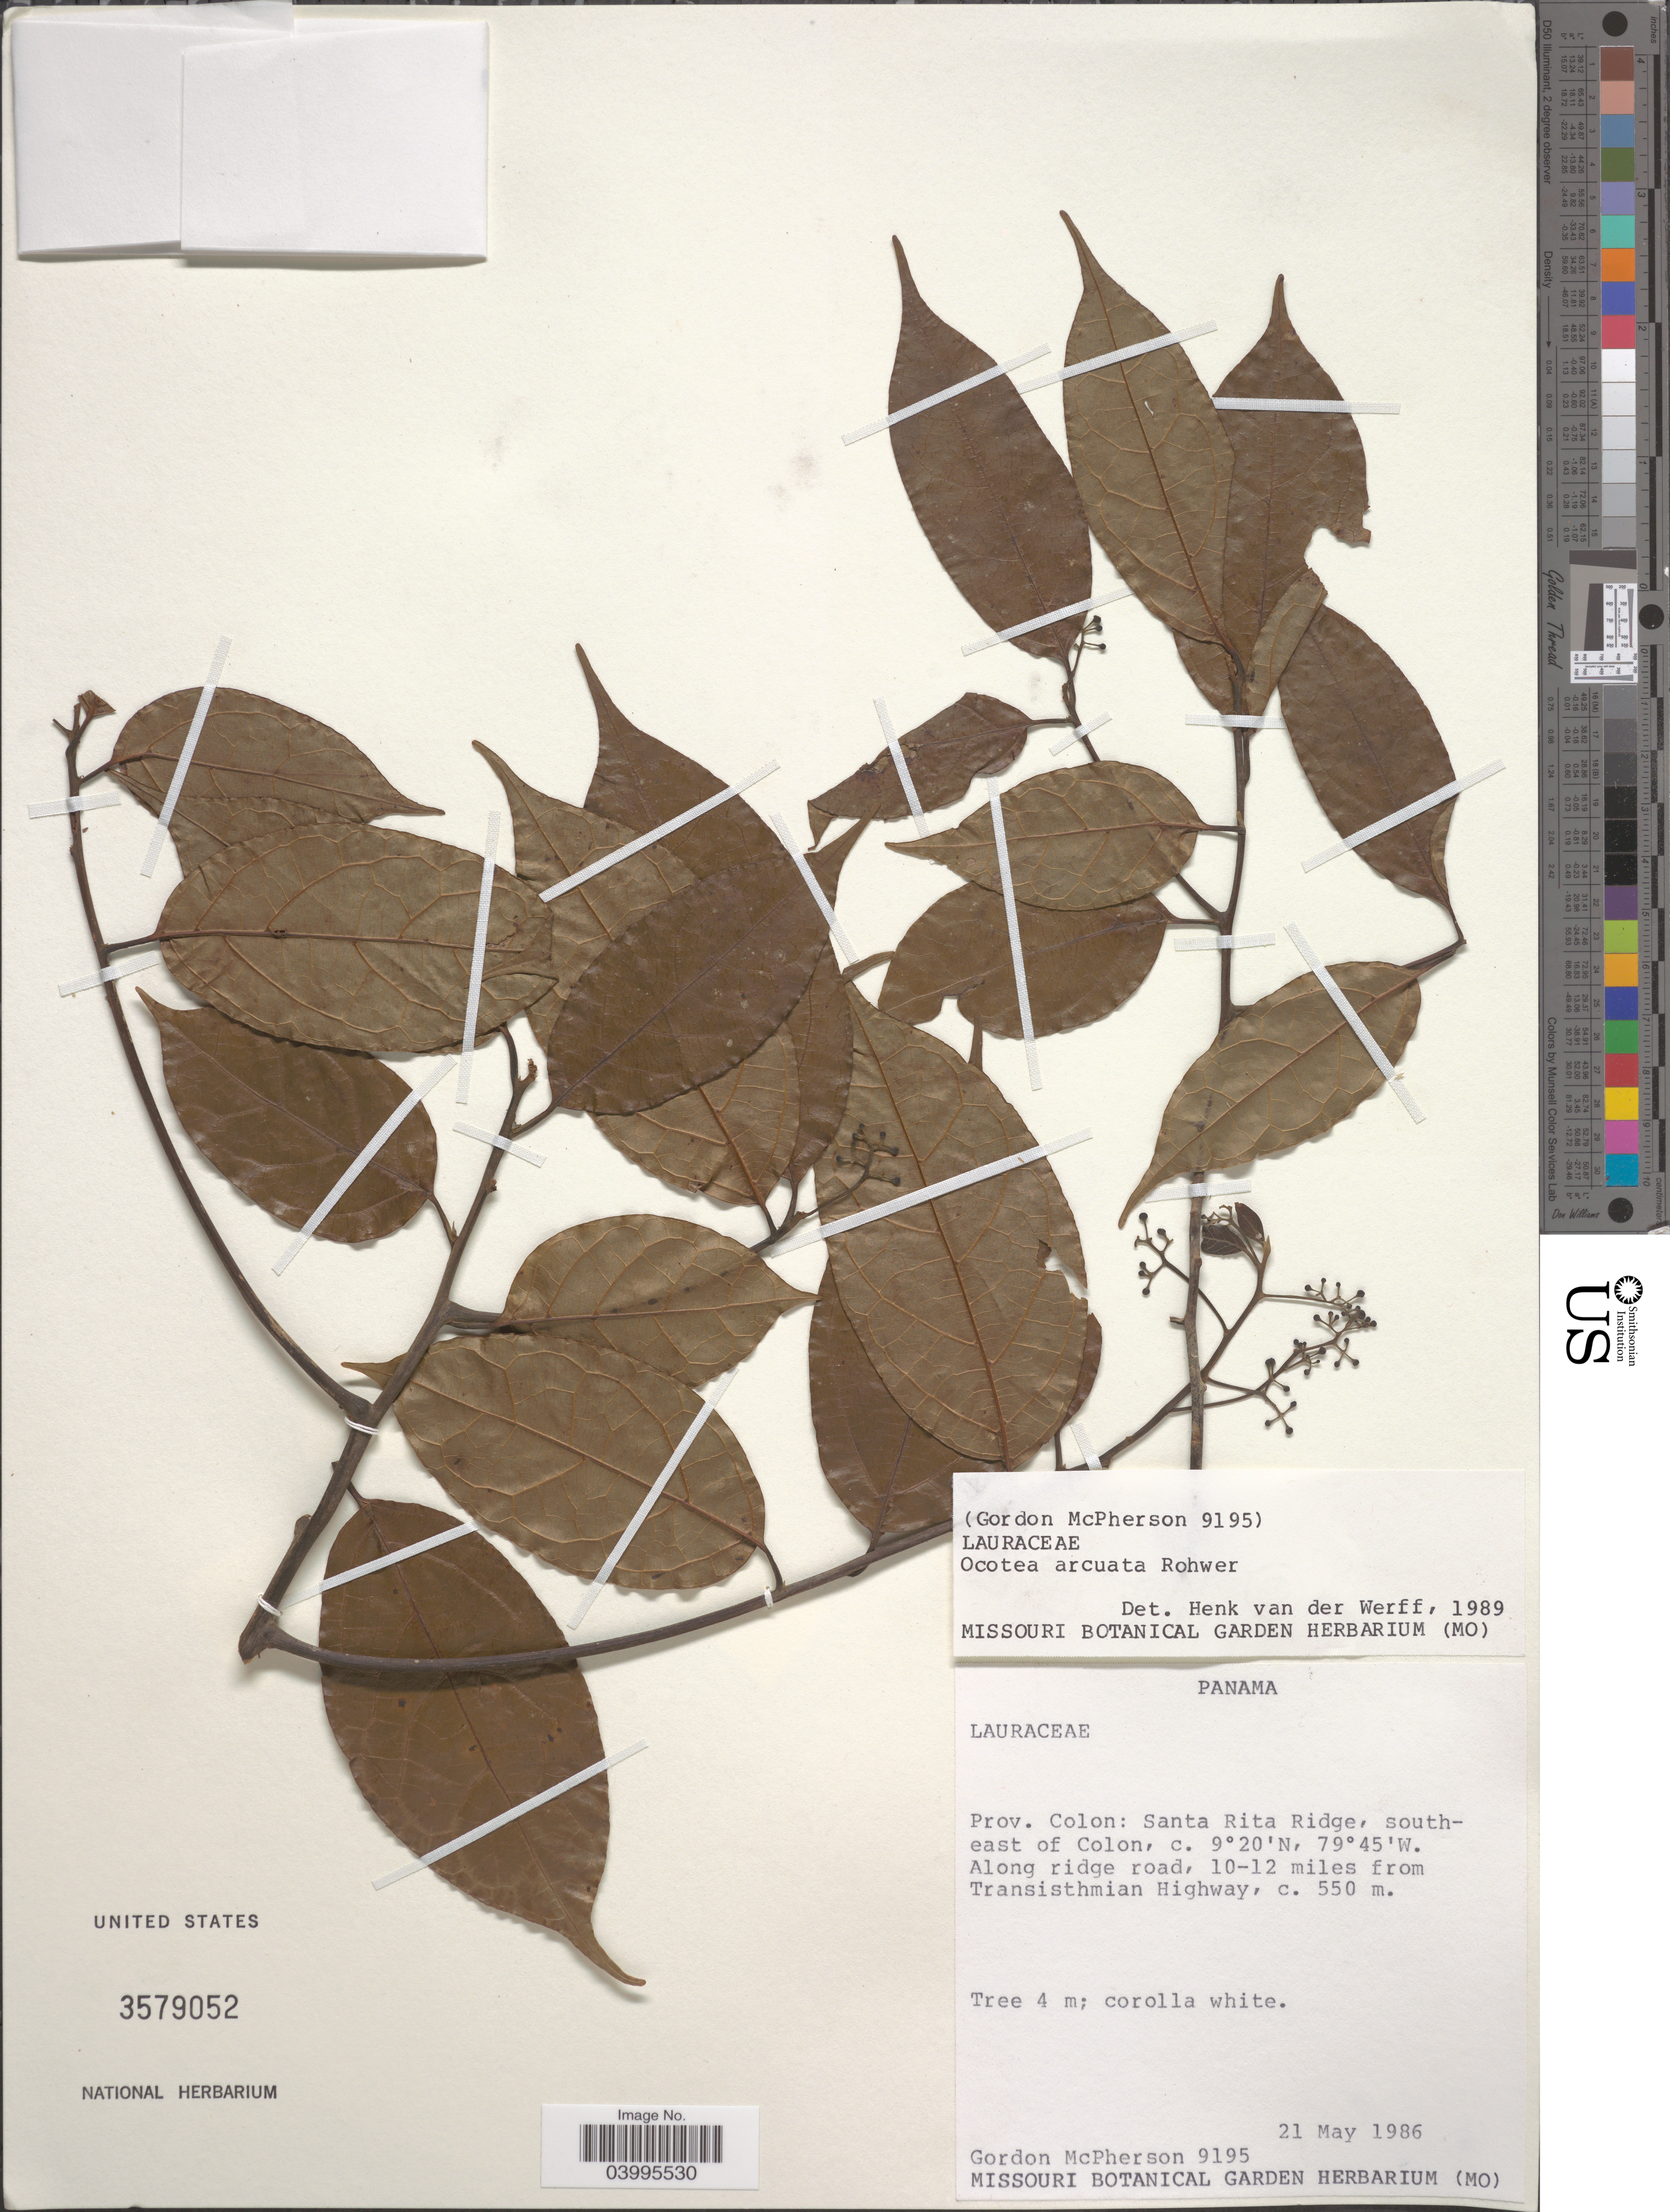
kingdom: Plantae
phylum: Tracheophyta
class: Magnoliopsida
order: Laurales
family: Lauraceae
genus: Ocotea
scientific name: Ocotea arcuata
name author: Rohwer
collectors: G. McPherson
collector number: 9195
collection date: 1986-05-21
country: Panama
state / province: Colón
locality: Santa Rita Ridge, south-east of Colon. Along ridge road, 10-12 miles from Transisthmian Highway.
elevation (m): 550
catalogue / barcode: US 3579052